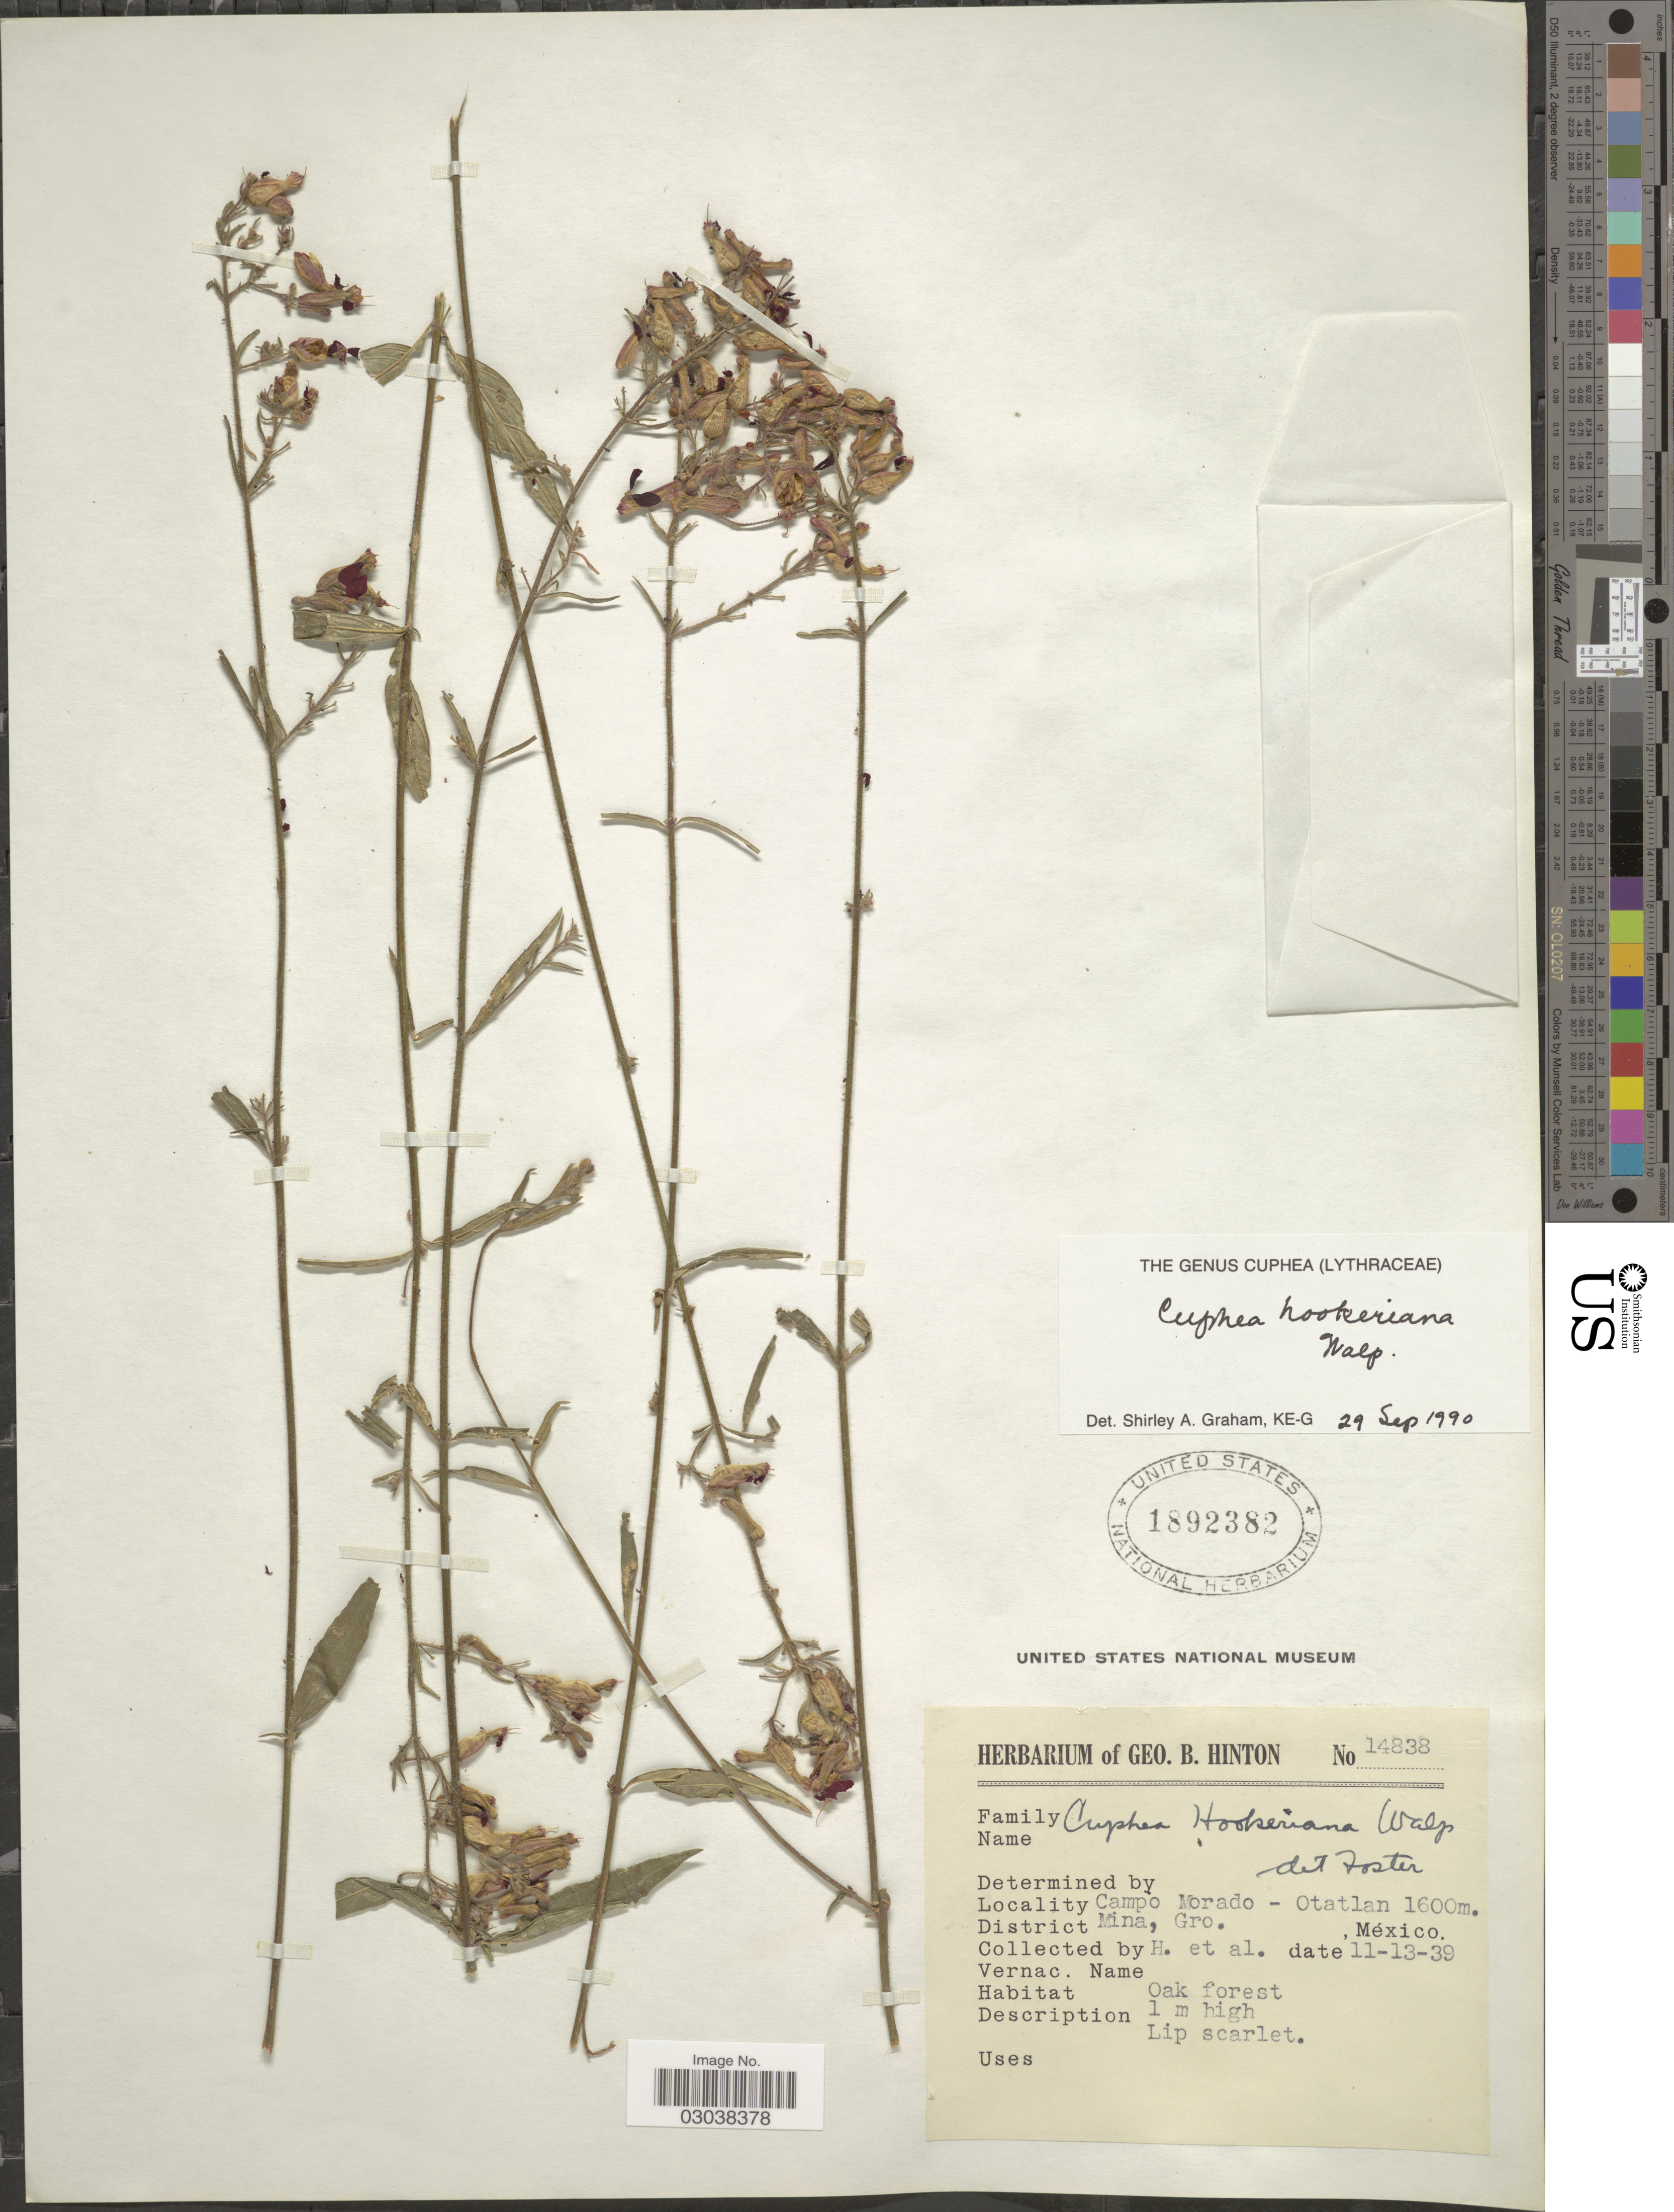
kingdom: Plantae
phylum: Tracheophyta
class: Magnoliopsida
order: Myrtales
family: Lythraceae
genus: Cuphea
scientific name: Cuphea hookeriana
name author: Walp.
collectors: G. B. Hinton & et al.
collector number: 14838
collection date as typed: Transcribed d/m/y: 13/11/39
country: Mexico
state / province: Guerrero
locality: Campo Morado - Otatlan. District Mina, Gro.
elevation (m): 1600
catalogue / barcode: US 1892382